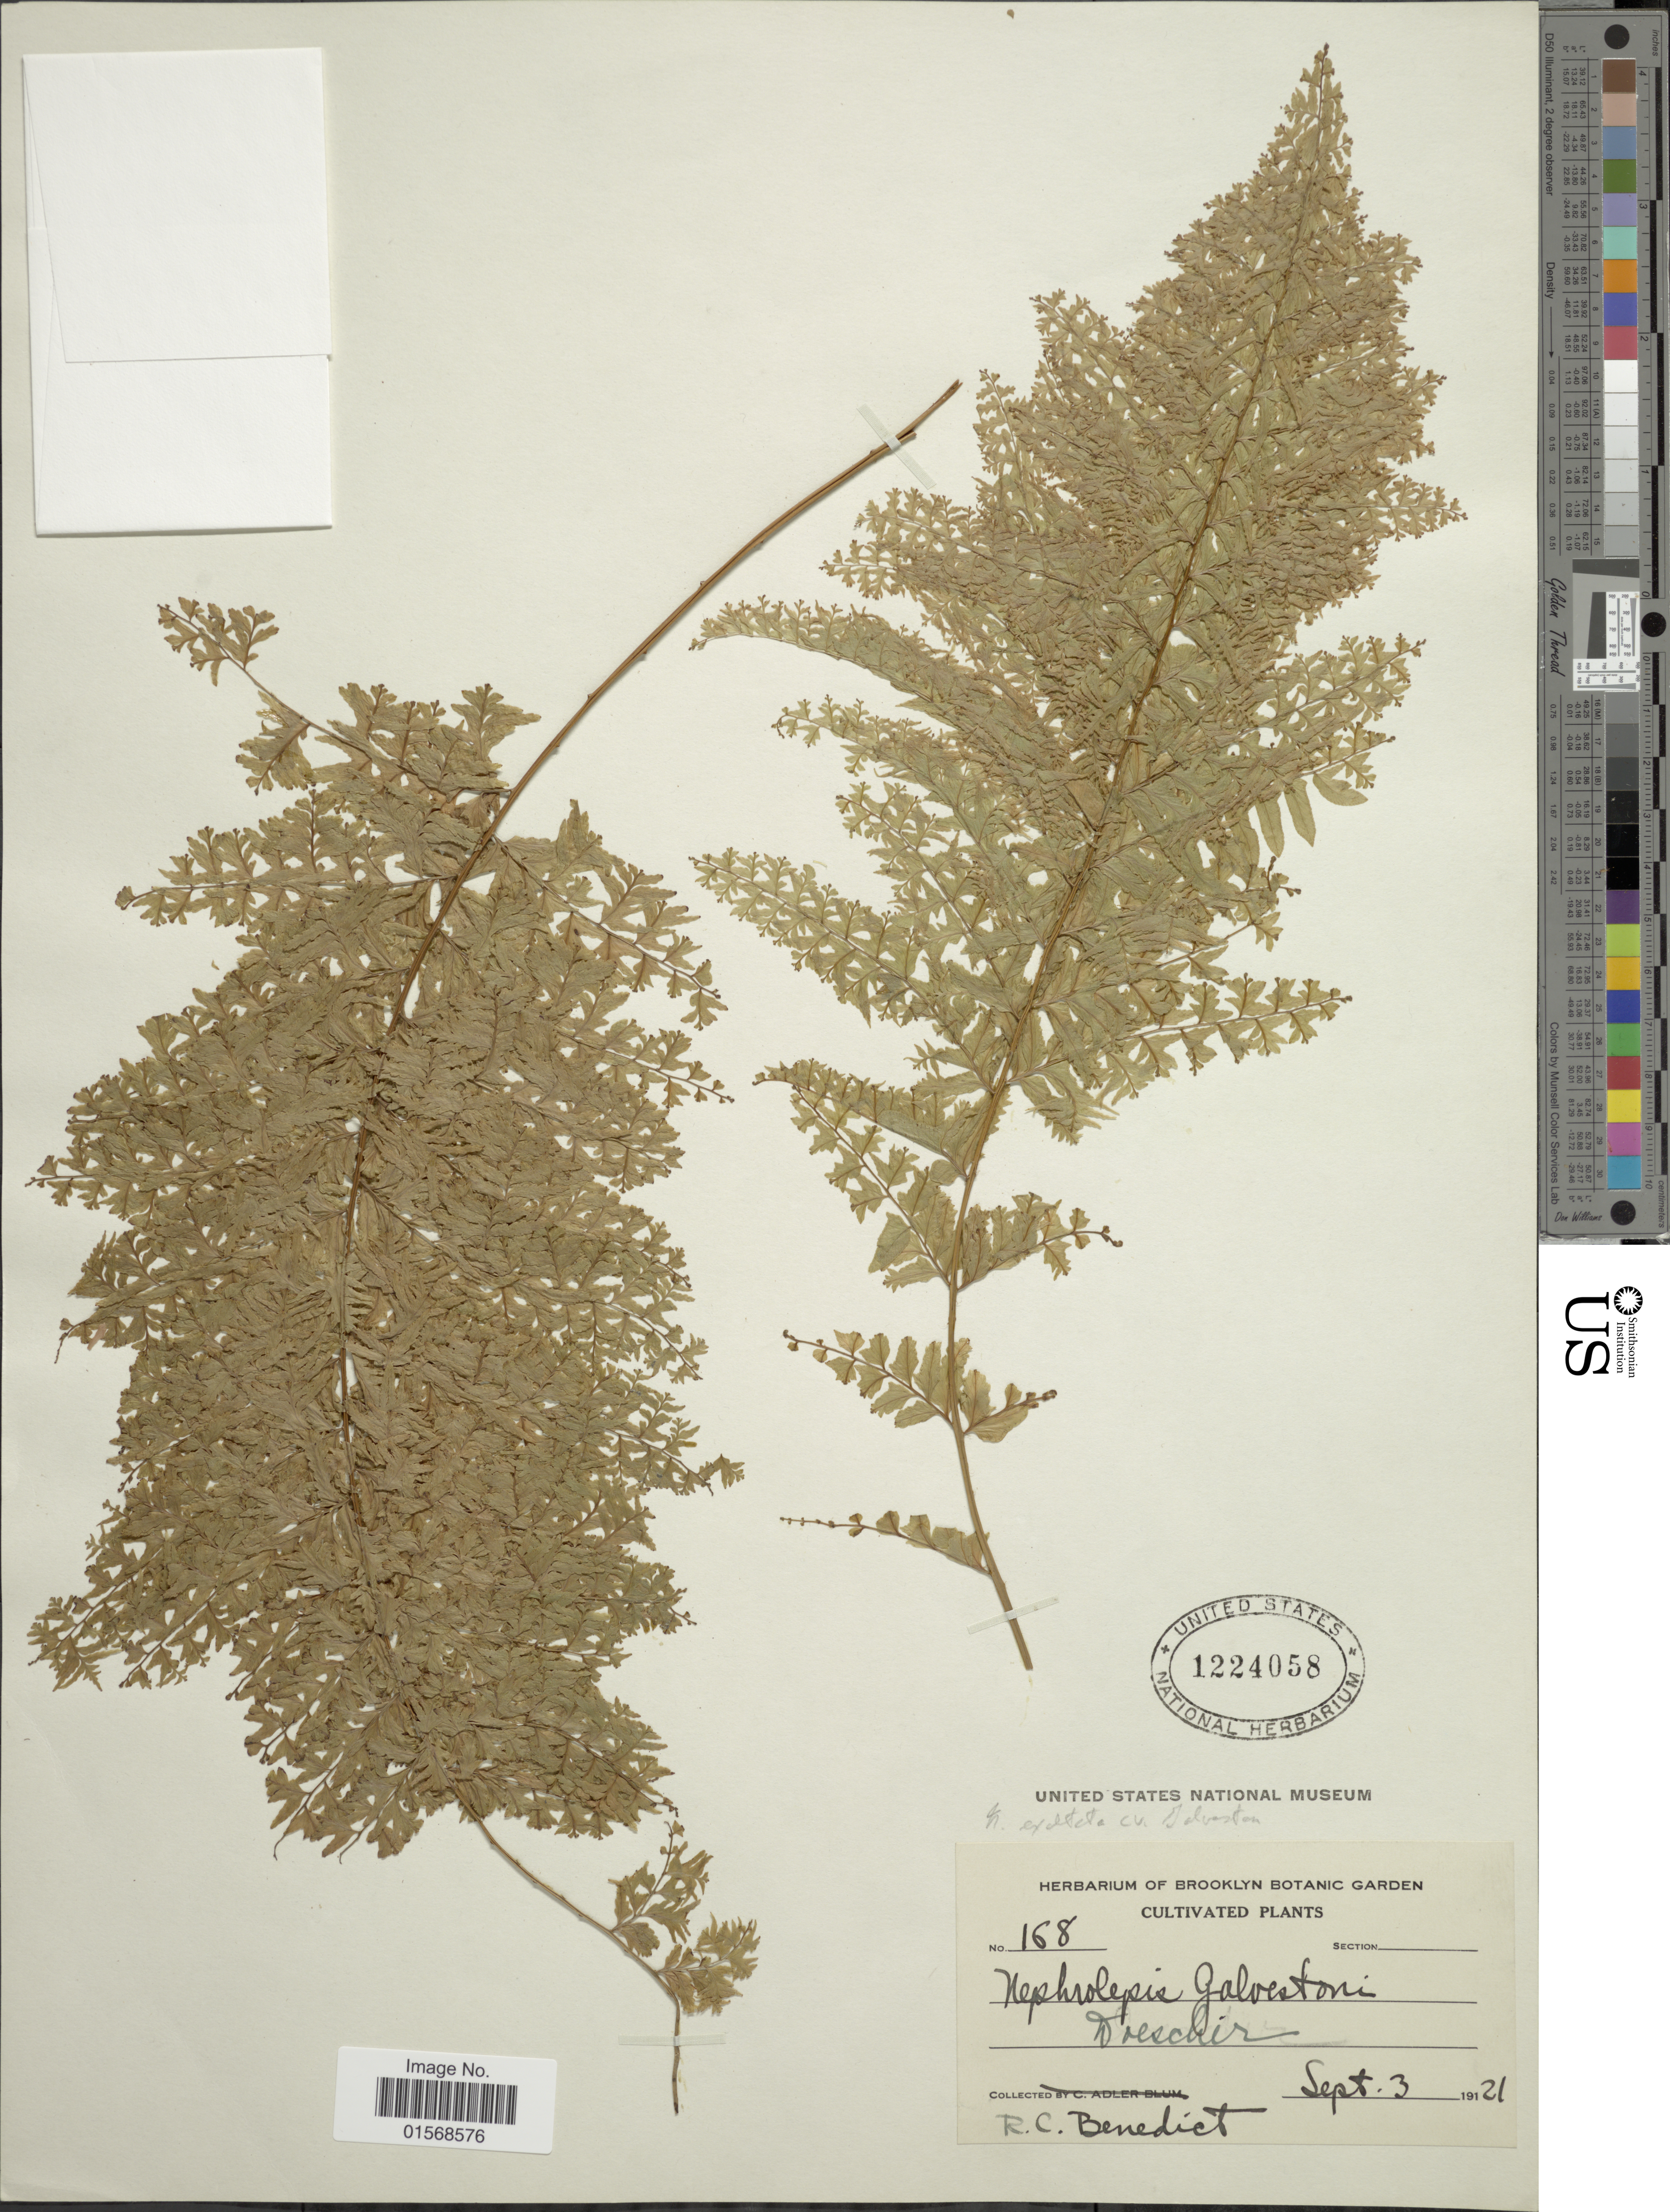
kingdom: Plantae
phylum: Tracheophyta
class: Polypodiopsida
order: Polypodiales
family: Nephrolepidaceae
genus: Nephrolepis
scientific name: Nephrolepis 'Galveston'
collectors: R. C. Benedict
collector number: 168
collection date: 1921-09-03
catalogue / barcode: US 1224058